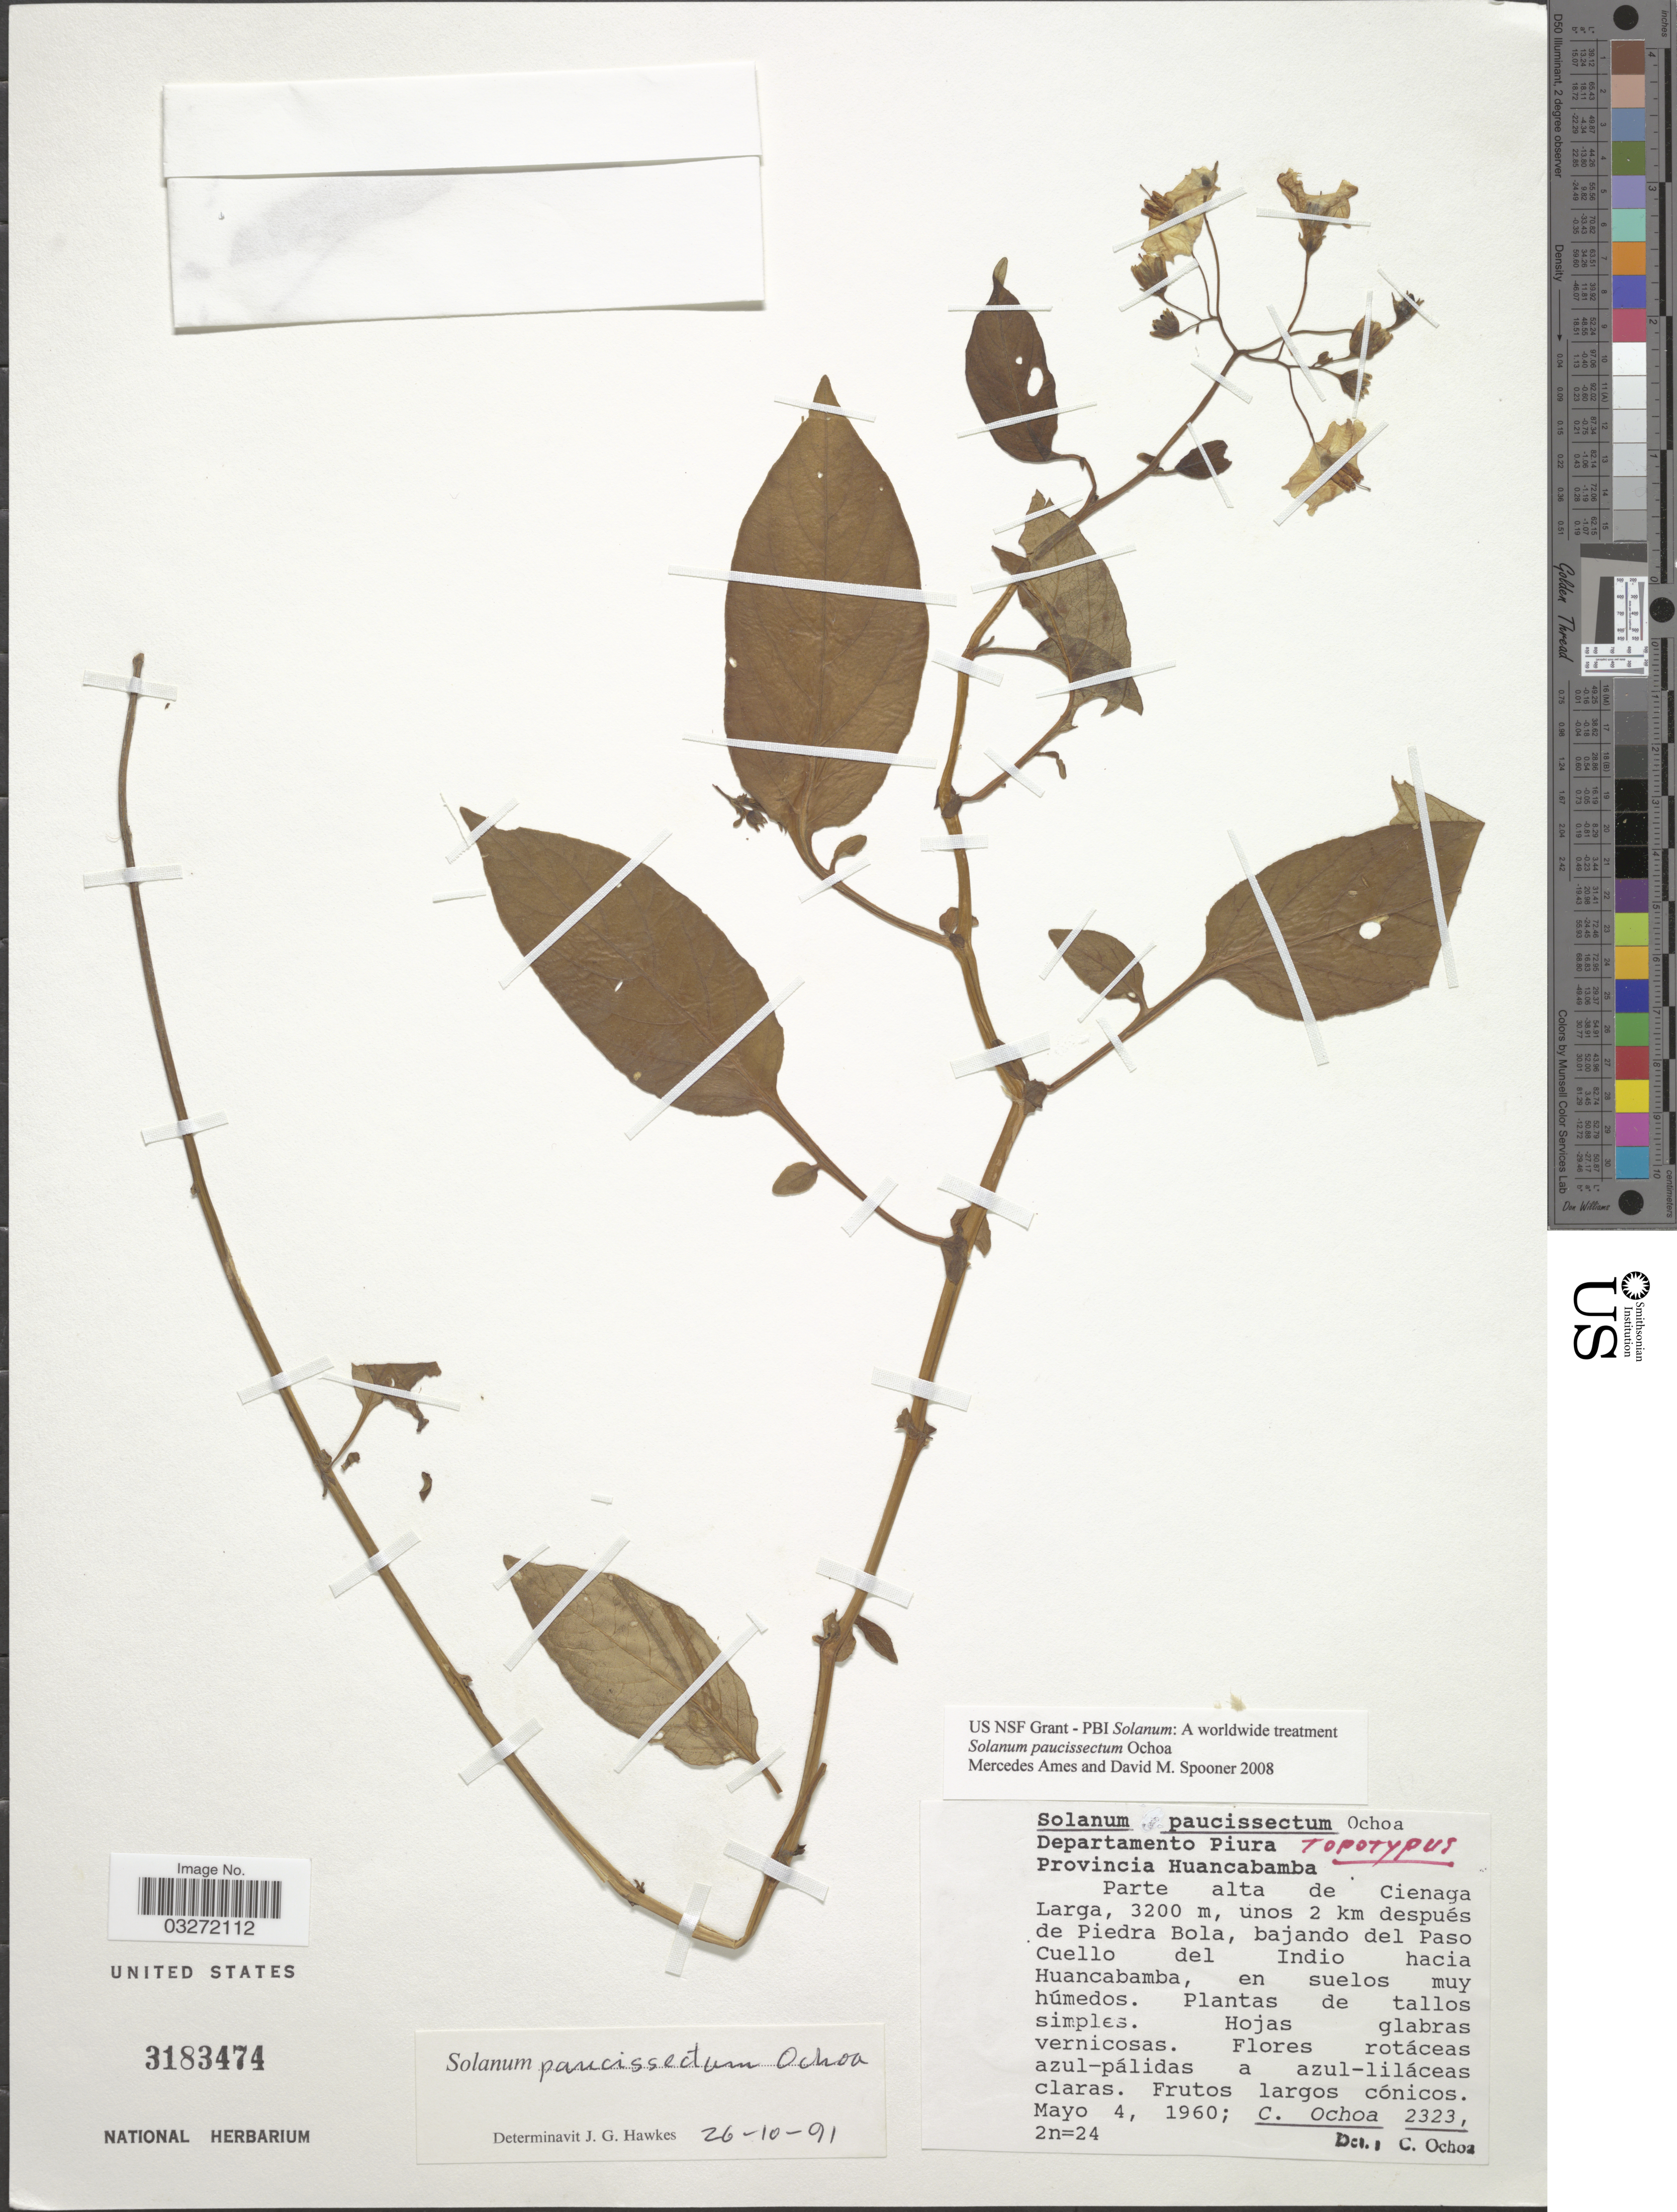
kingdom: Plantae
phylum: Tracheophyta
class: Magnoliopsida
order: Solanales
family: Solanaceae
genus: Solanum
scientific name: Solanum paucissectum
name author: Ochoa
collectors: C. Ochoa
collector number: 2323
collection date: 1960-05-04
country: Peru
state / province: Piura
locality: Departamento Piura. Provincia Huancabamba. Parte alta de Cienaga Larga, unos 2 km depués de Piedra Bola, bajando del Paso Cuello del Indio hacia Huancabamba.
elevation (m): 3200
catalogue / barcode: US 3183474